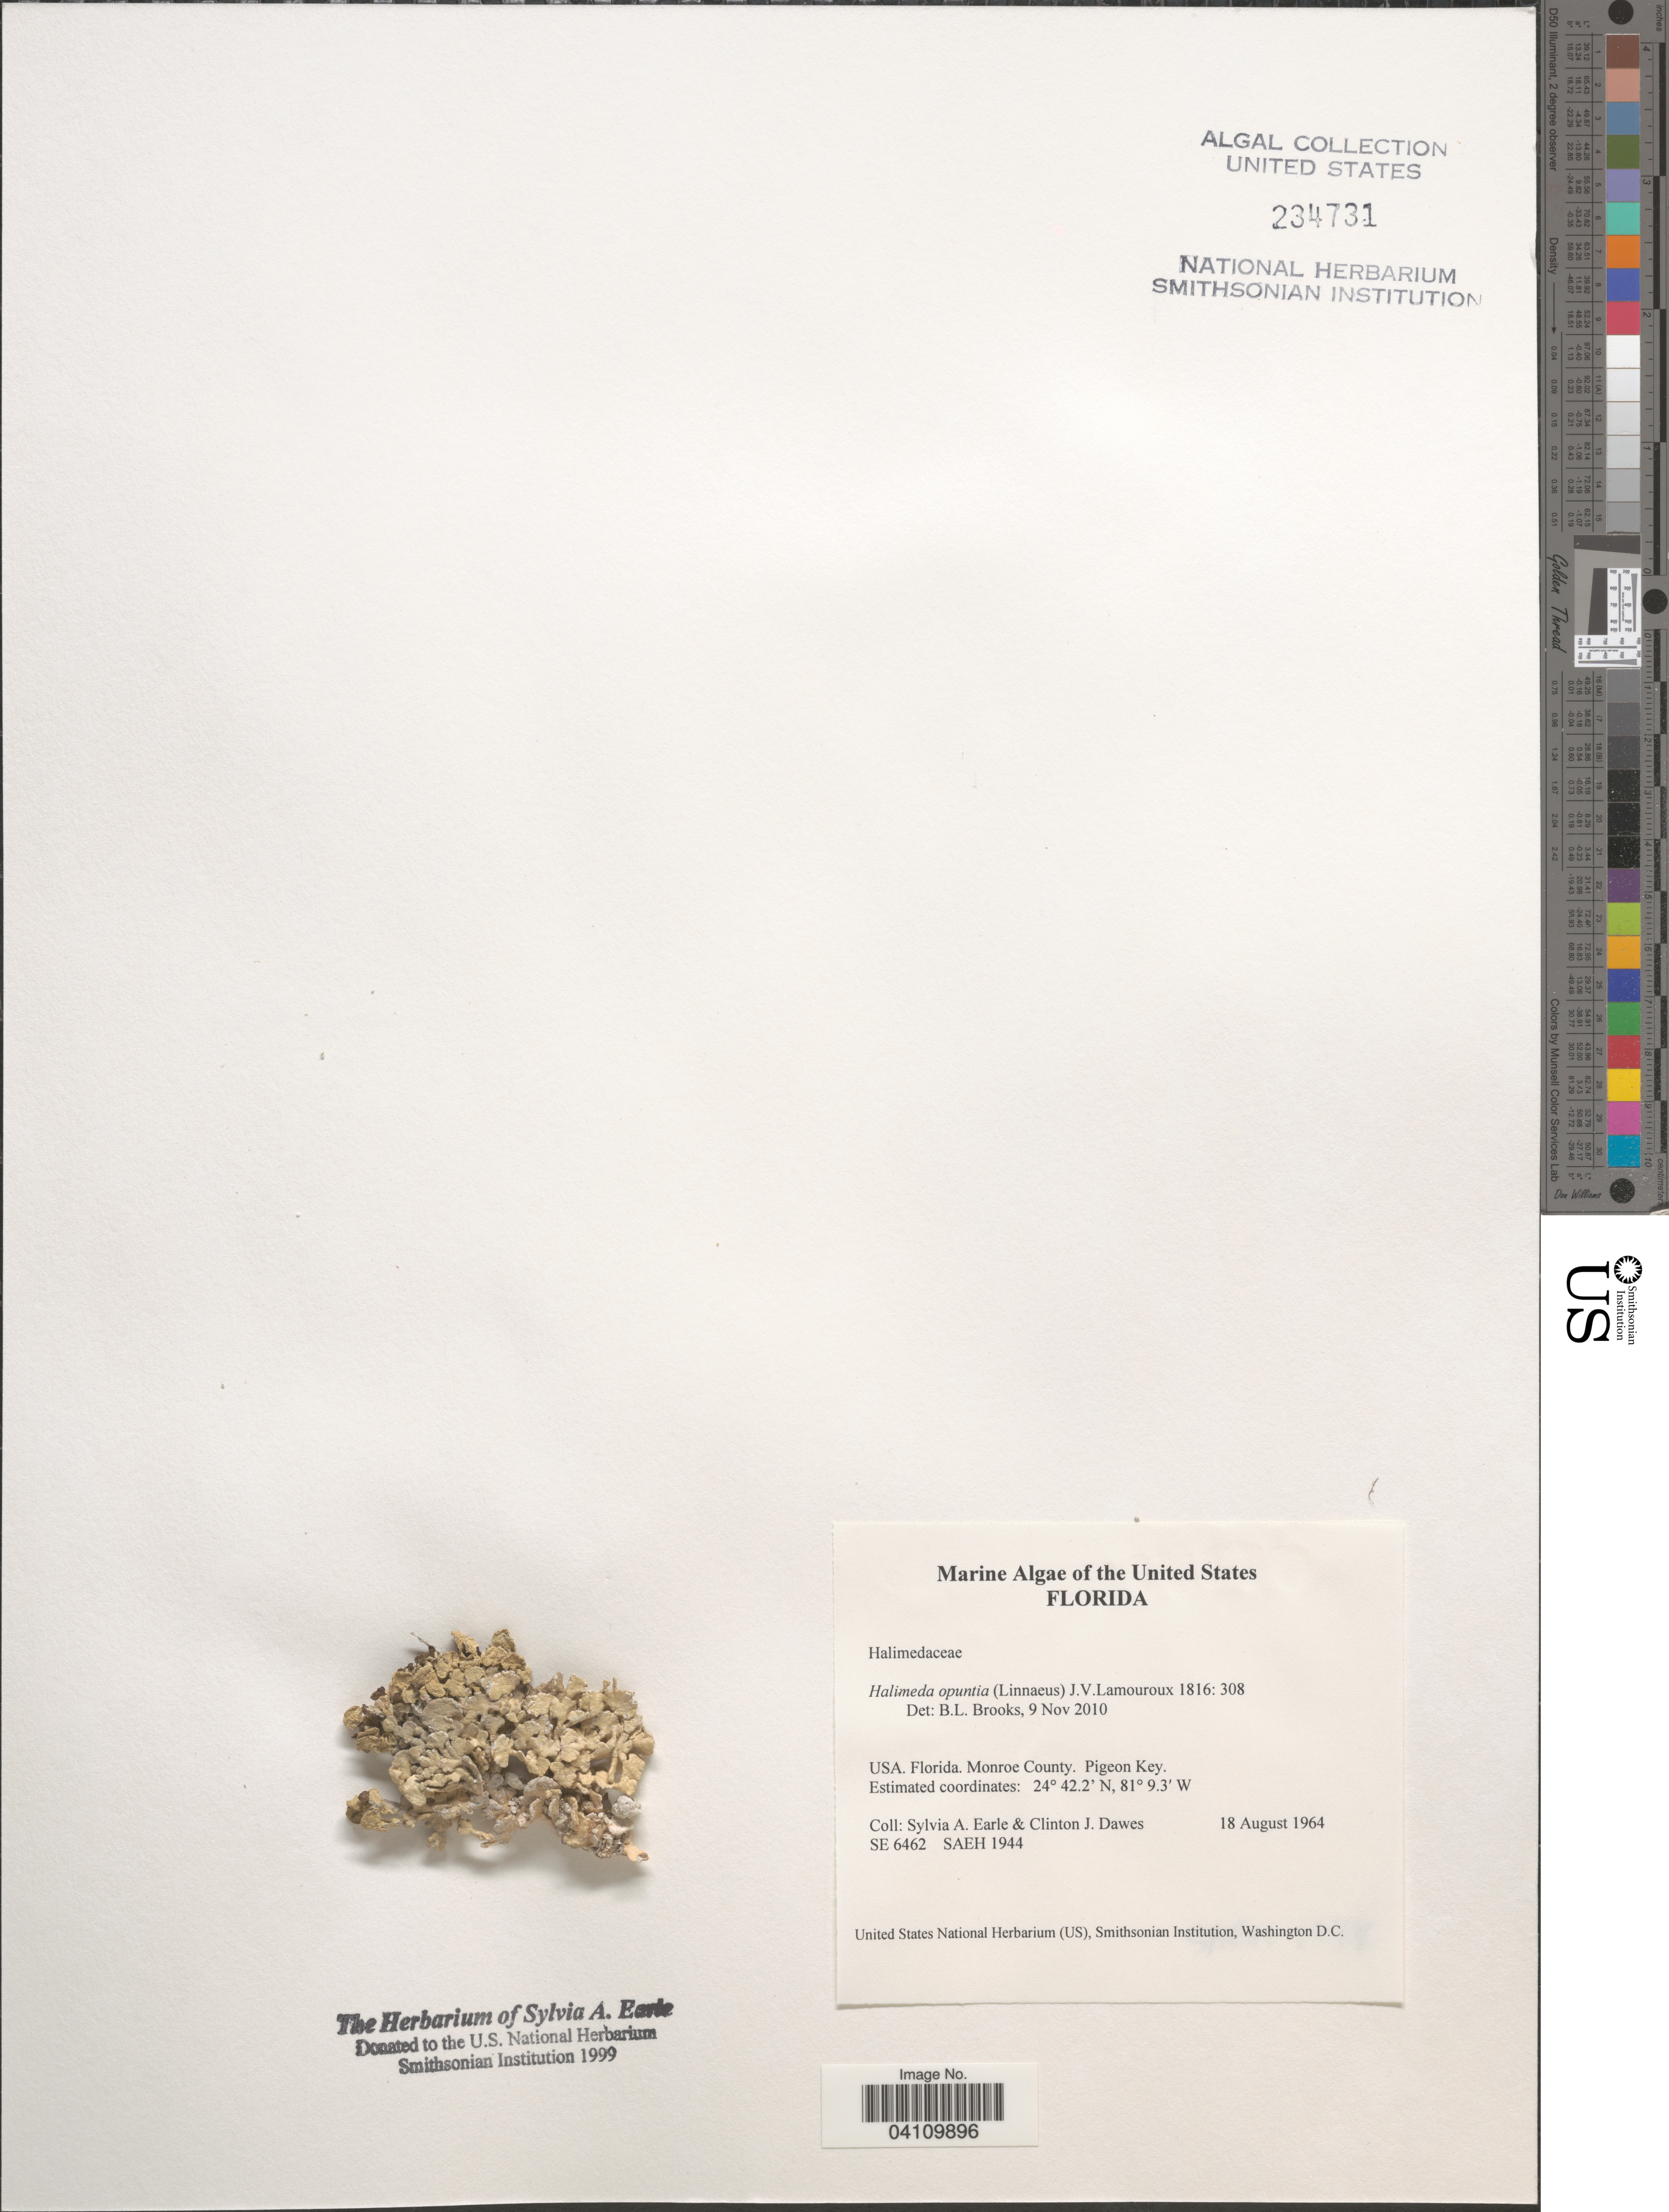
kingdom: Plantae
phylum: Chlorophyta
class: Ulvophyceae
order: Bryopsidales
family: Halimedaceae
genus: Halimeda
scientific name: Halimeda opuntia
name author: (L.) J.V.Lamouroux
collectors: S. A. Earle & C. Dawes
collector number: SE 6462/SAEH 1944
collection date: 1964-08-18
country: United States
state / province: Florida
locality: Monroe County. Pigeon Key.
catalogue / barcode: US 234731